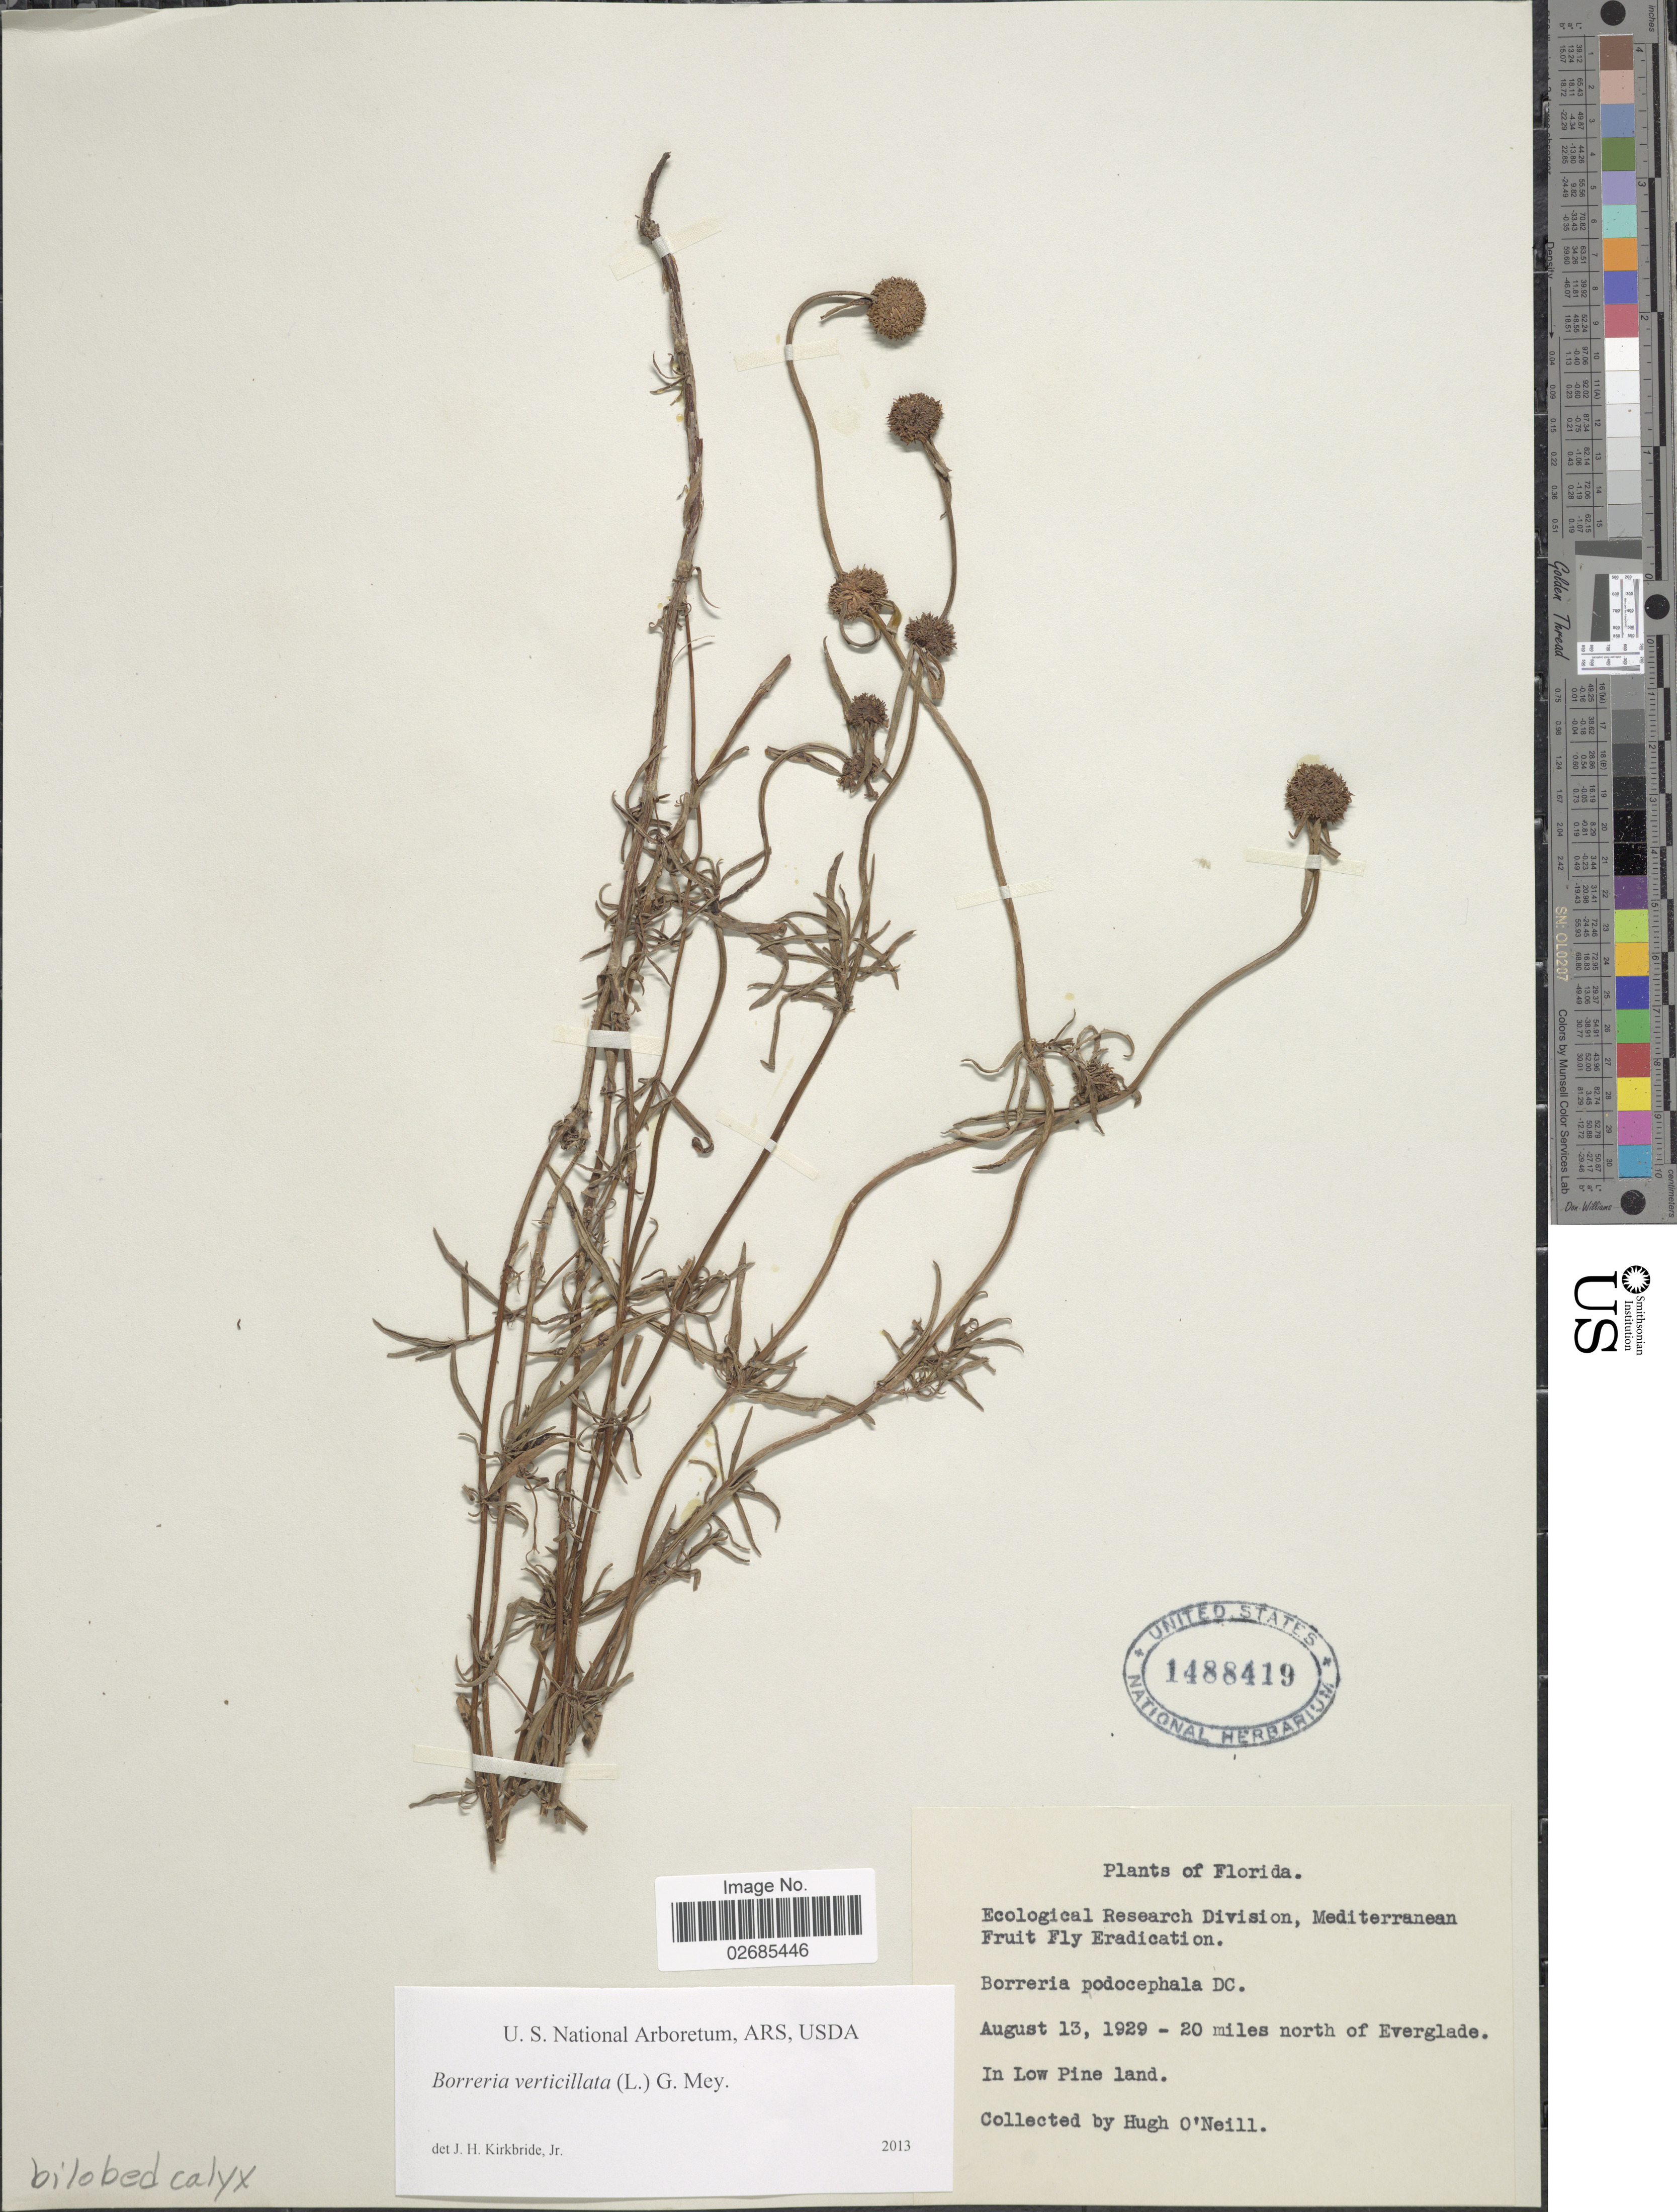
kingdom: Plantae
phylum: Tracheophyta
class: Magnoliopsida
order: Gentianales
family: Rubiaceae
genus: Borreria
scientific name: Borreria verticillata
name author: (L.) G. Mey.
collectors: H. O'Neill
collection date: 1929-08-13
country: United States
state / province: Florida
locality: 20 miles north of Everglade. In Low Pine land.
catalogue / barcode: US 1488419